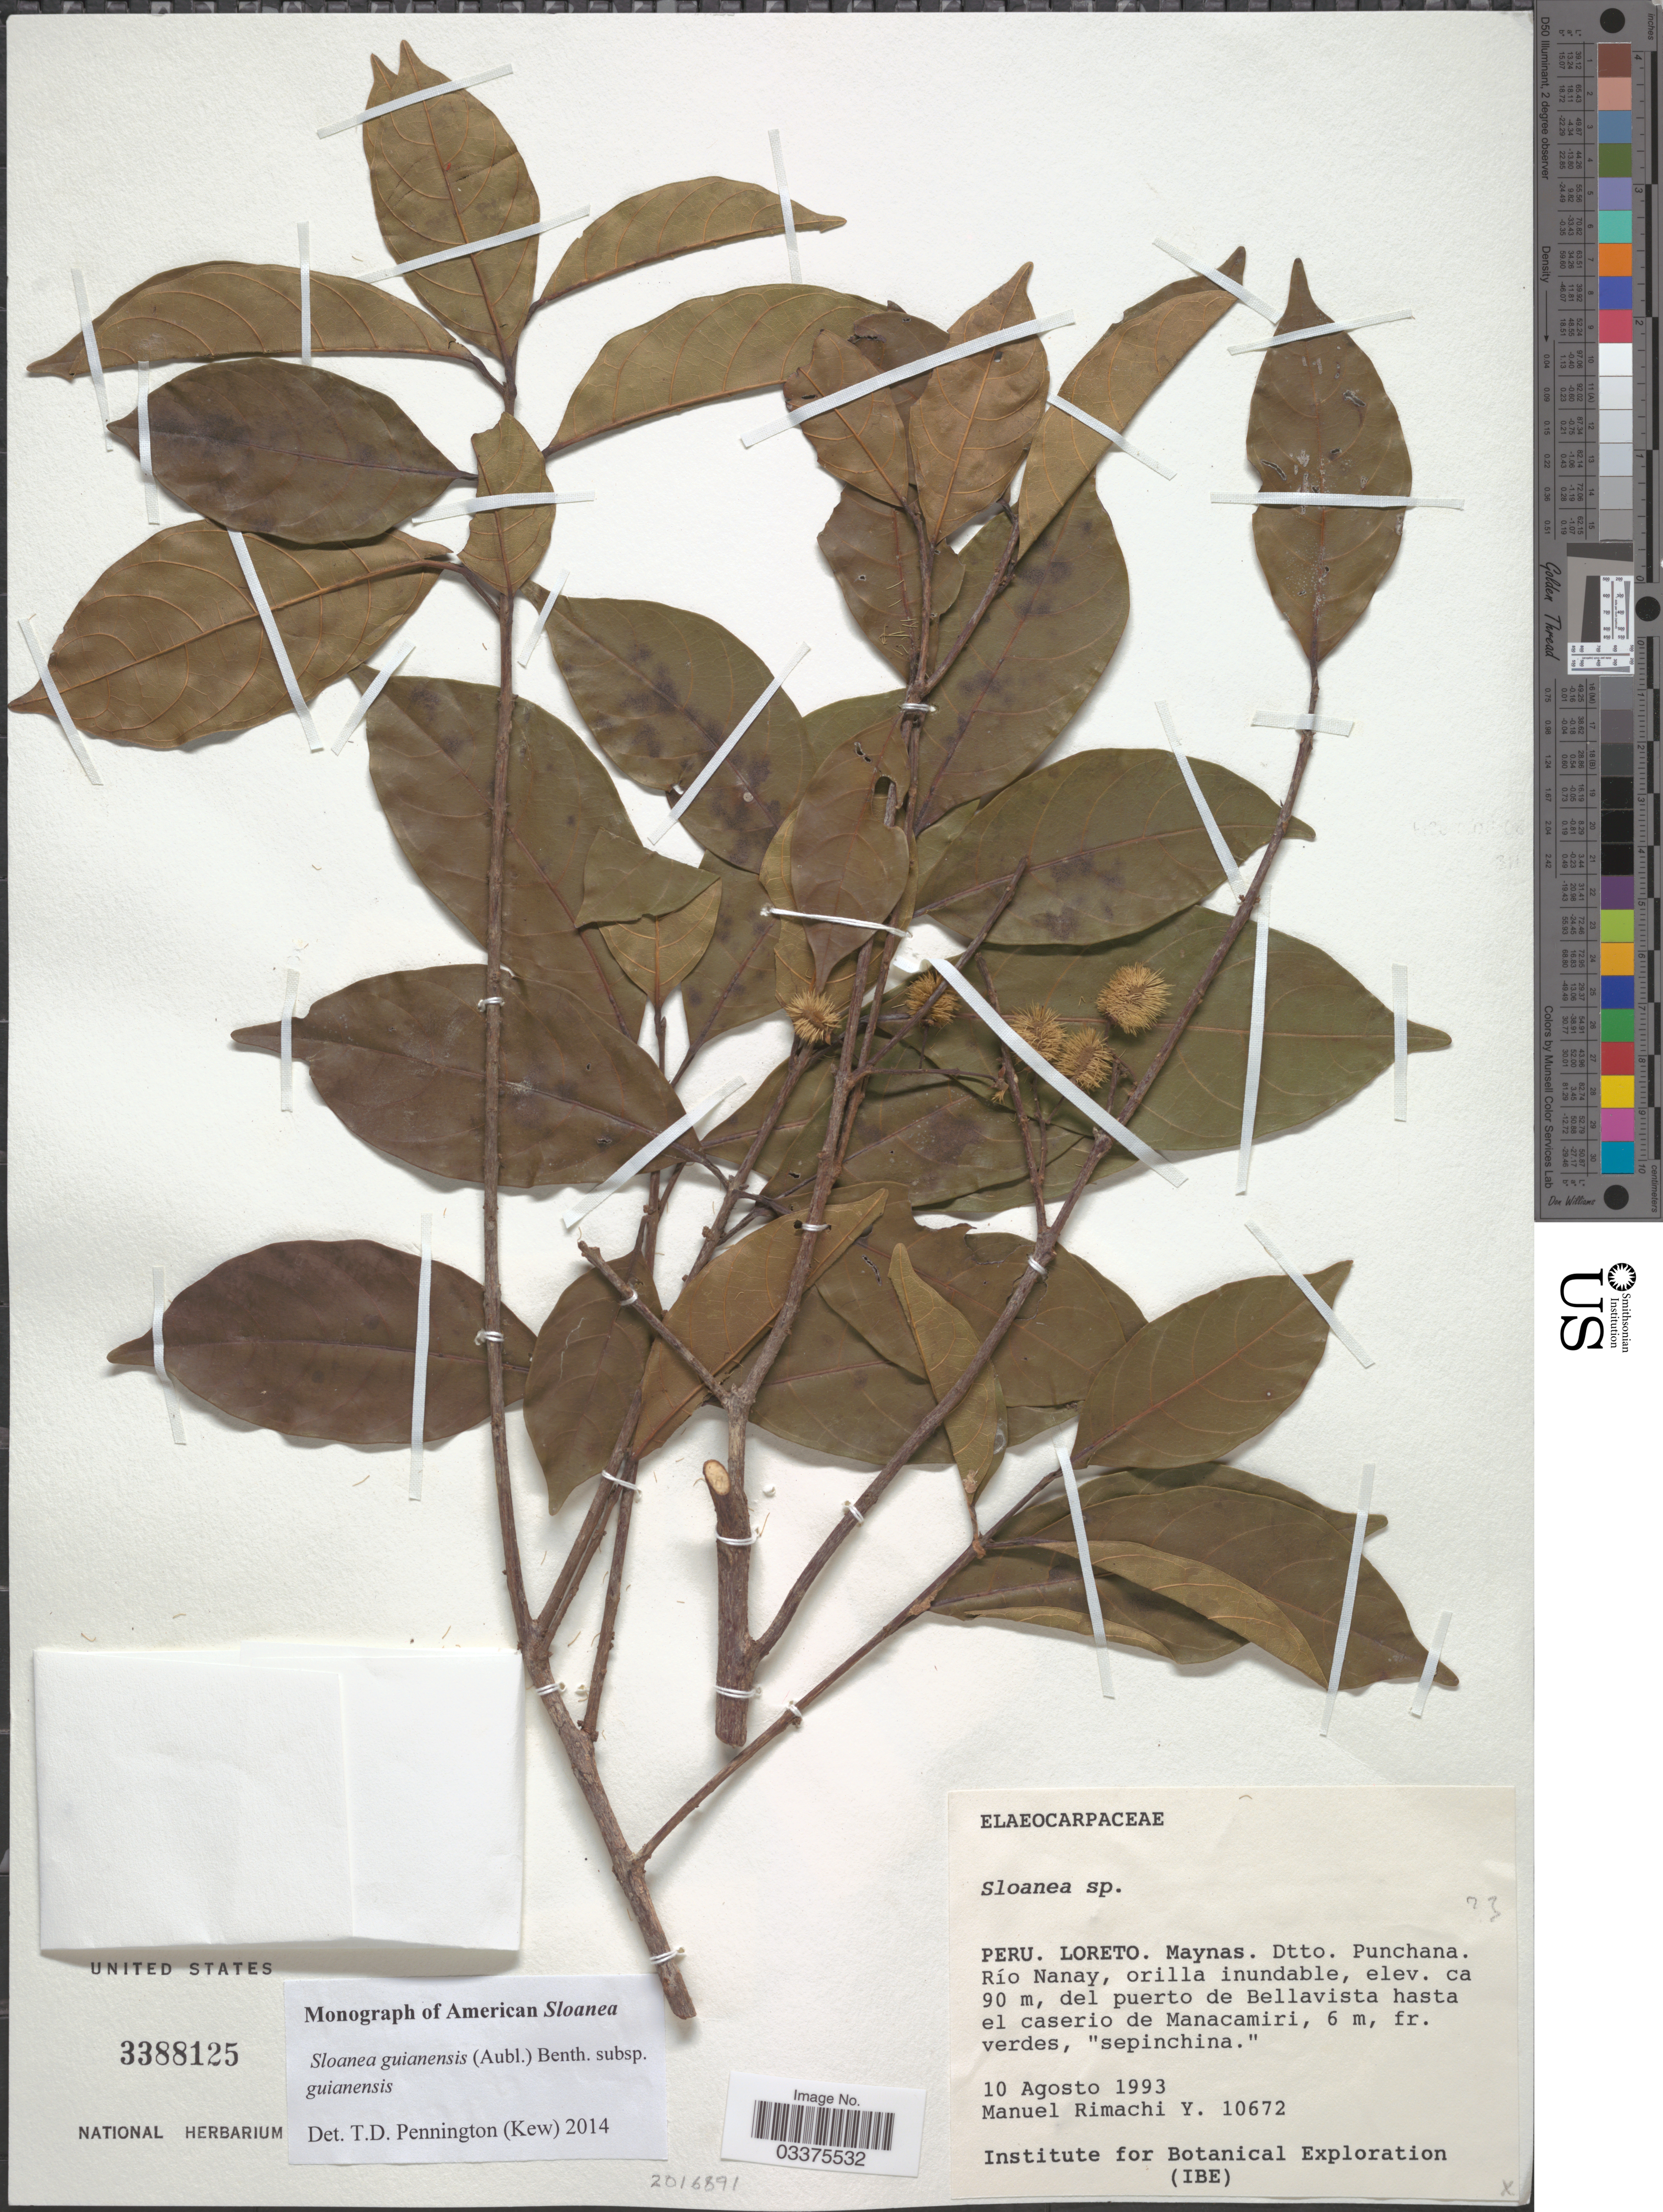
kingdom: Plantae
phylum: Tracheophyta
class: Magnoliopsida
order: Oxalidales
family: Elaeocarpaceae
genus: Sloanea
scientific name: Sloanea guianensis subsp. guianensis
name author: (Aubl.) Benth.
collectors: M. Rimachi Y.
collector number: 10672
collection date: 1993-08-10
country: Peru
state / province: Loreto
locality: Maynas. Dtto. Punchana. Río Nanay, orilla inundable, del puerto de Bellavista hasta el caserio de Manacamiri.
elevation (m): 90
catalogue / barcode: US 3388125